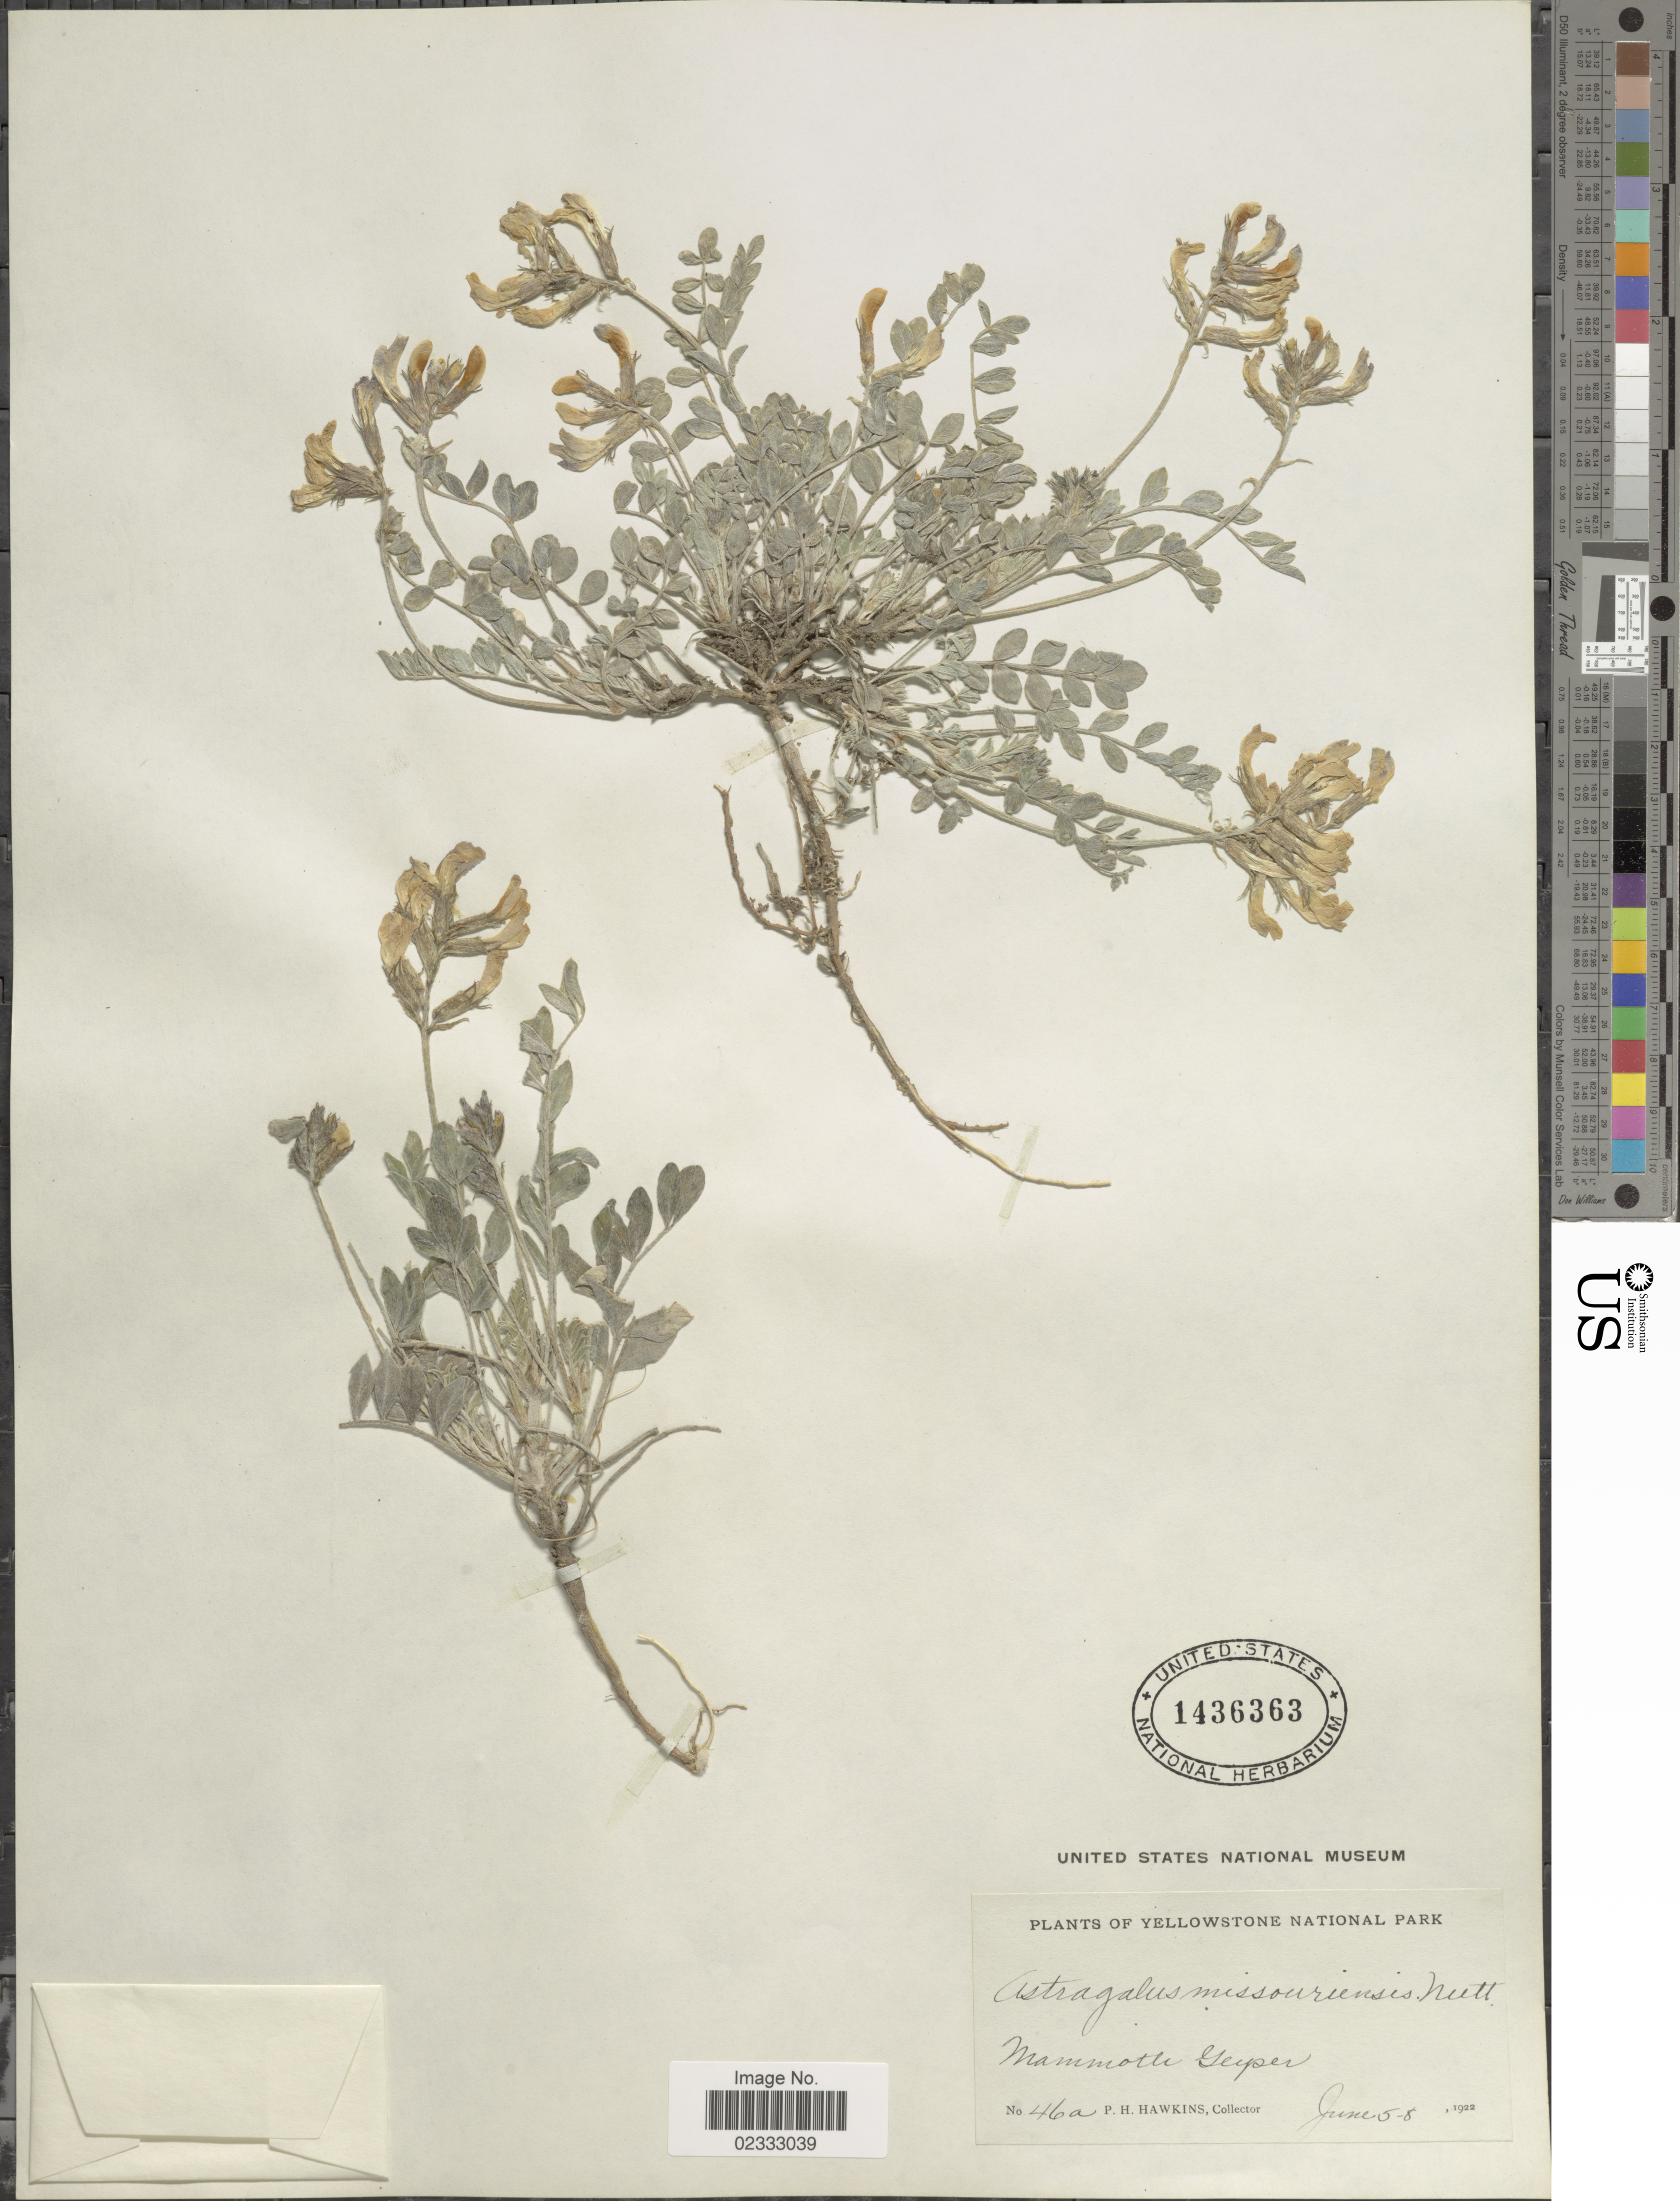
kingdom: Plantae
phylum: Tracheophyta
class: Magnoliopsida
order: Fabales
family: Fabaceae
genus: Astragalus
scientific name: Astragalus missouriensis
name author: Nutt.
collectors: P. Hawkins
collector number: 46a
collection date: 1922-06-05/1922-06-08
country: United States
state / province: Wyoming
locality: Yellowstone National Park, Mammoth Geyser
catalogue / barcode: US 1436363